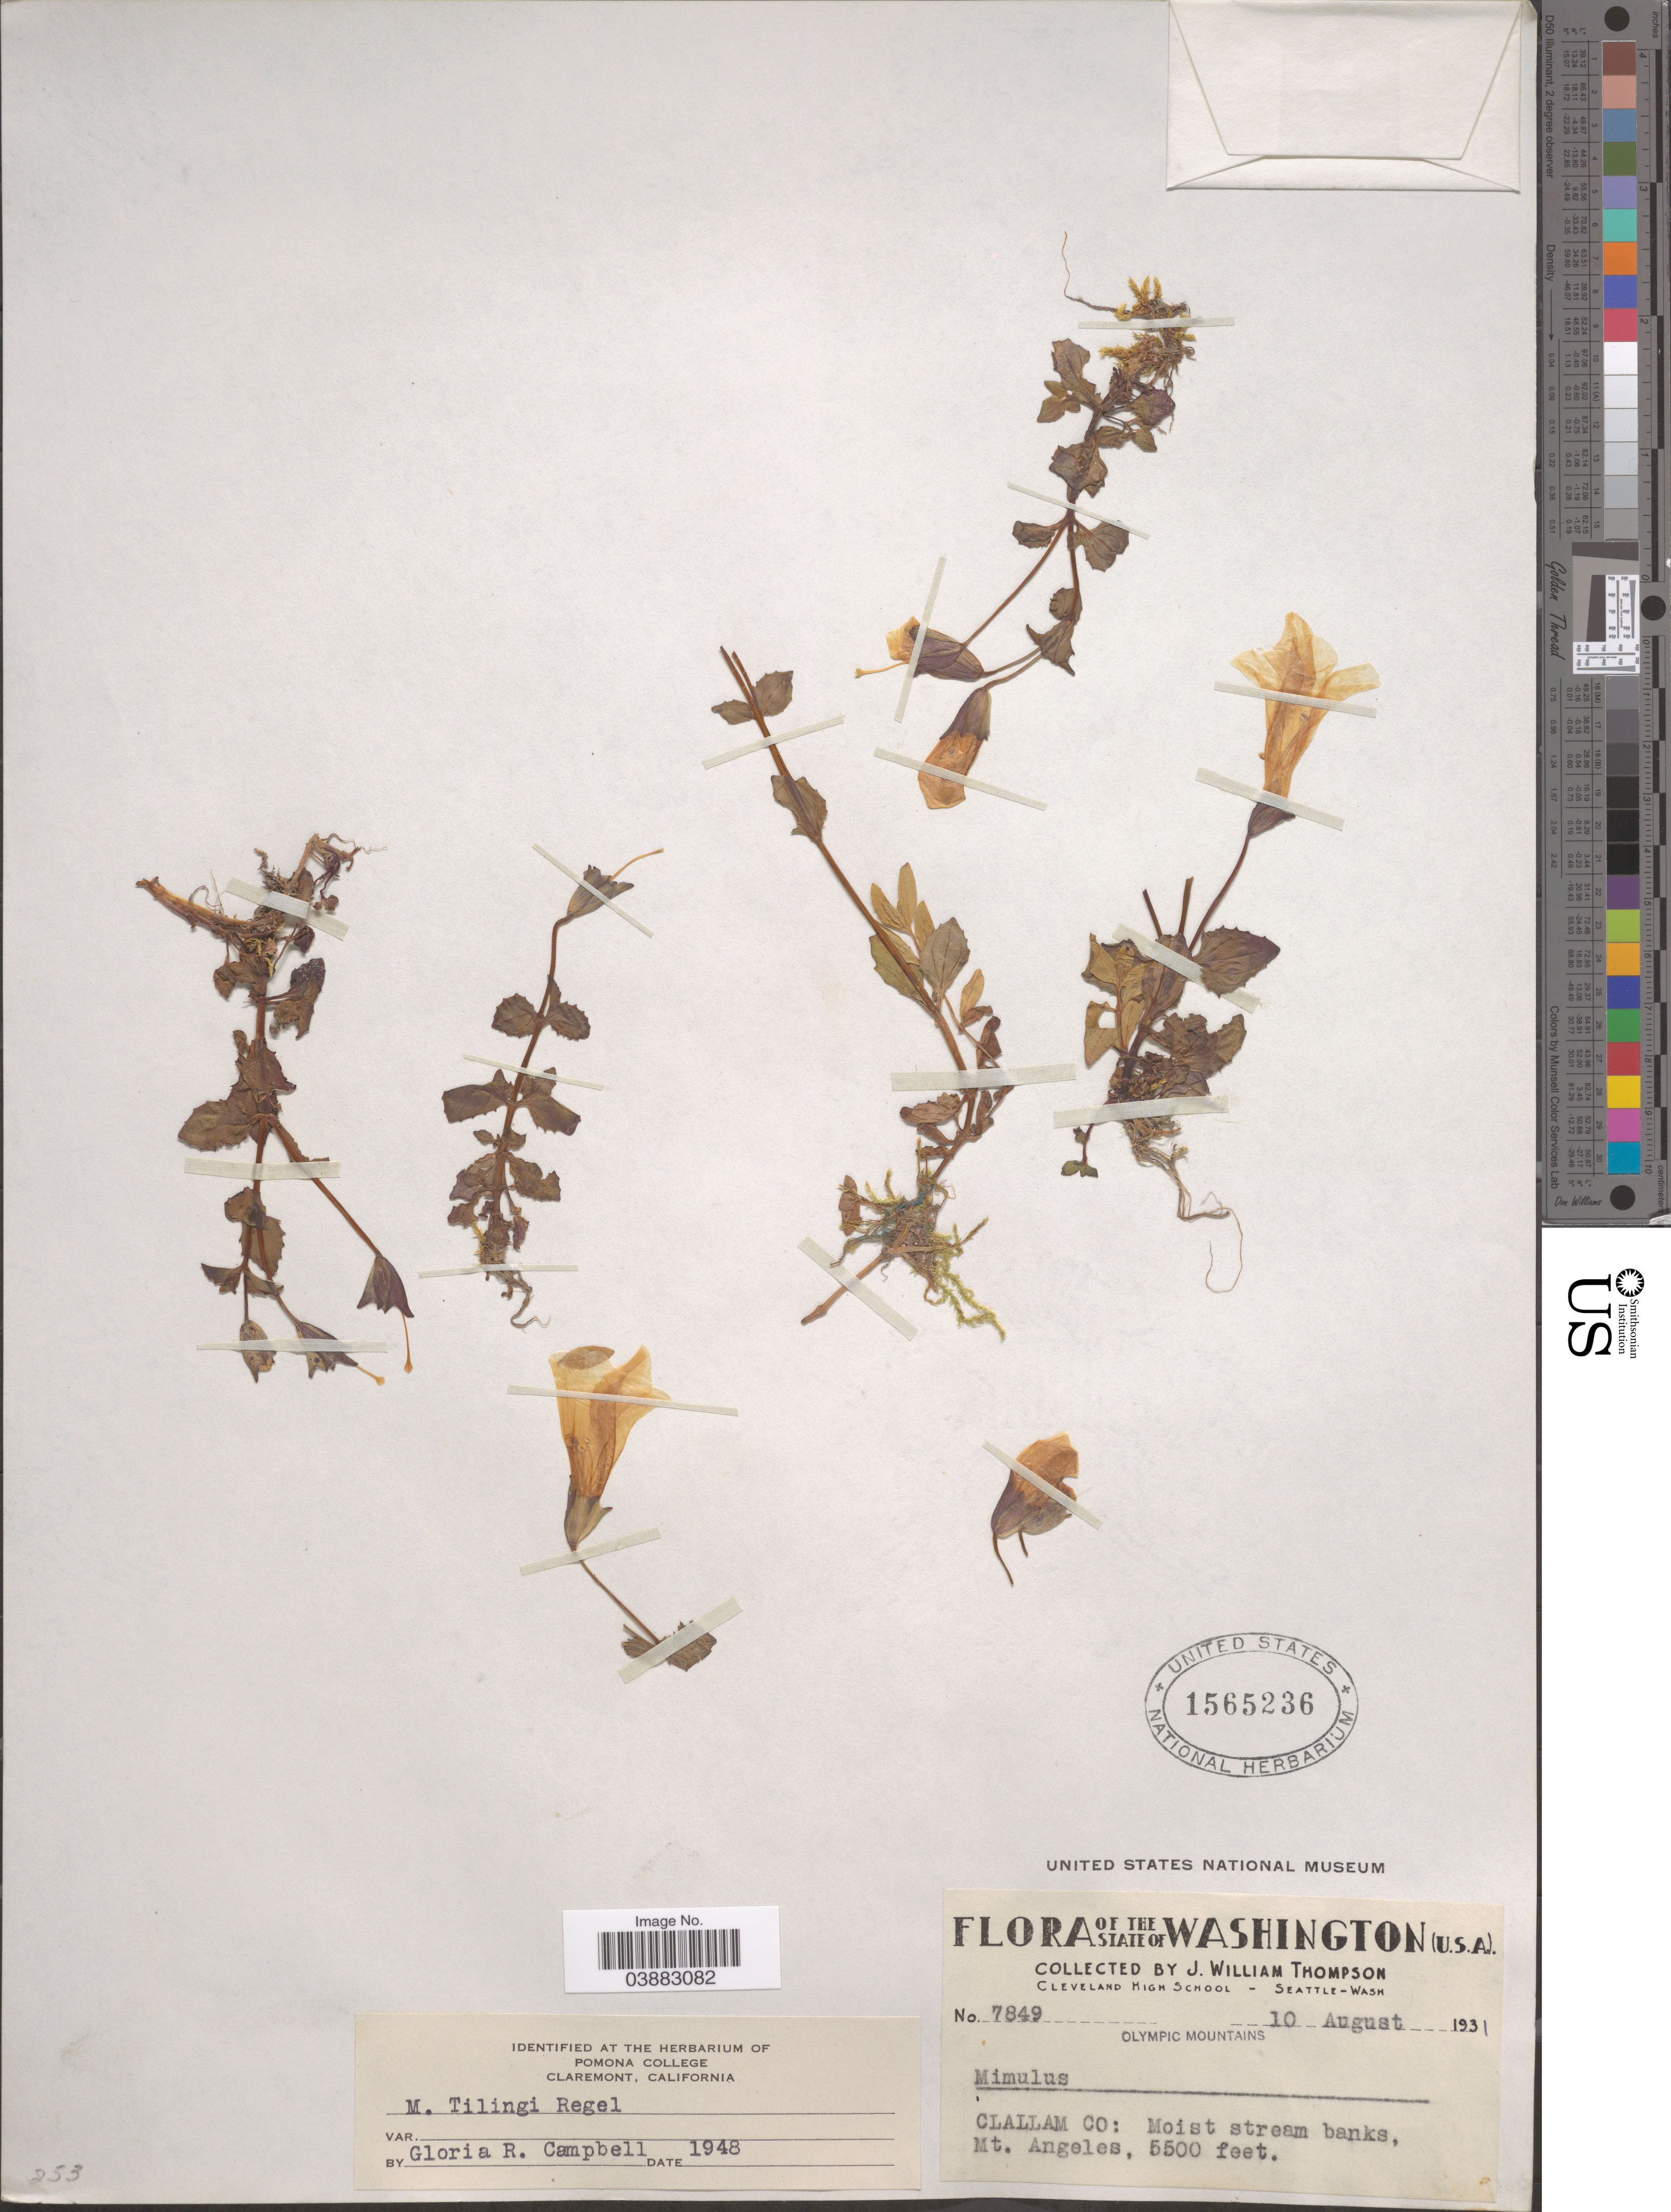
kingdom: Plantae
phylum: Tracheophyta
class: Magnoliopsida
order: Lamiales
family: Phrymaceae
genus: Mimulus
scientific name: Mimulus tilingii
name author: Regel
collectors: J. W. Thompson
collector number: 7849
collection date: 1931-08-10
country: United States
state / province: Washington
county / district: Clallam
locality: Olympic Mountains. Clallam Co: Moist stream banks, Mt. Angeles.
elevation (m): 1676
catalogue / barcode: US 1565236